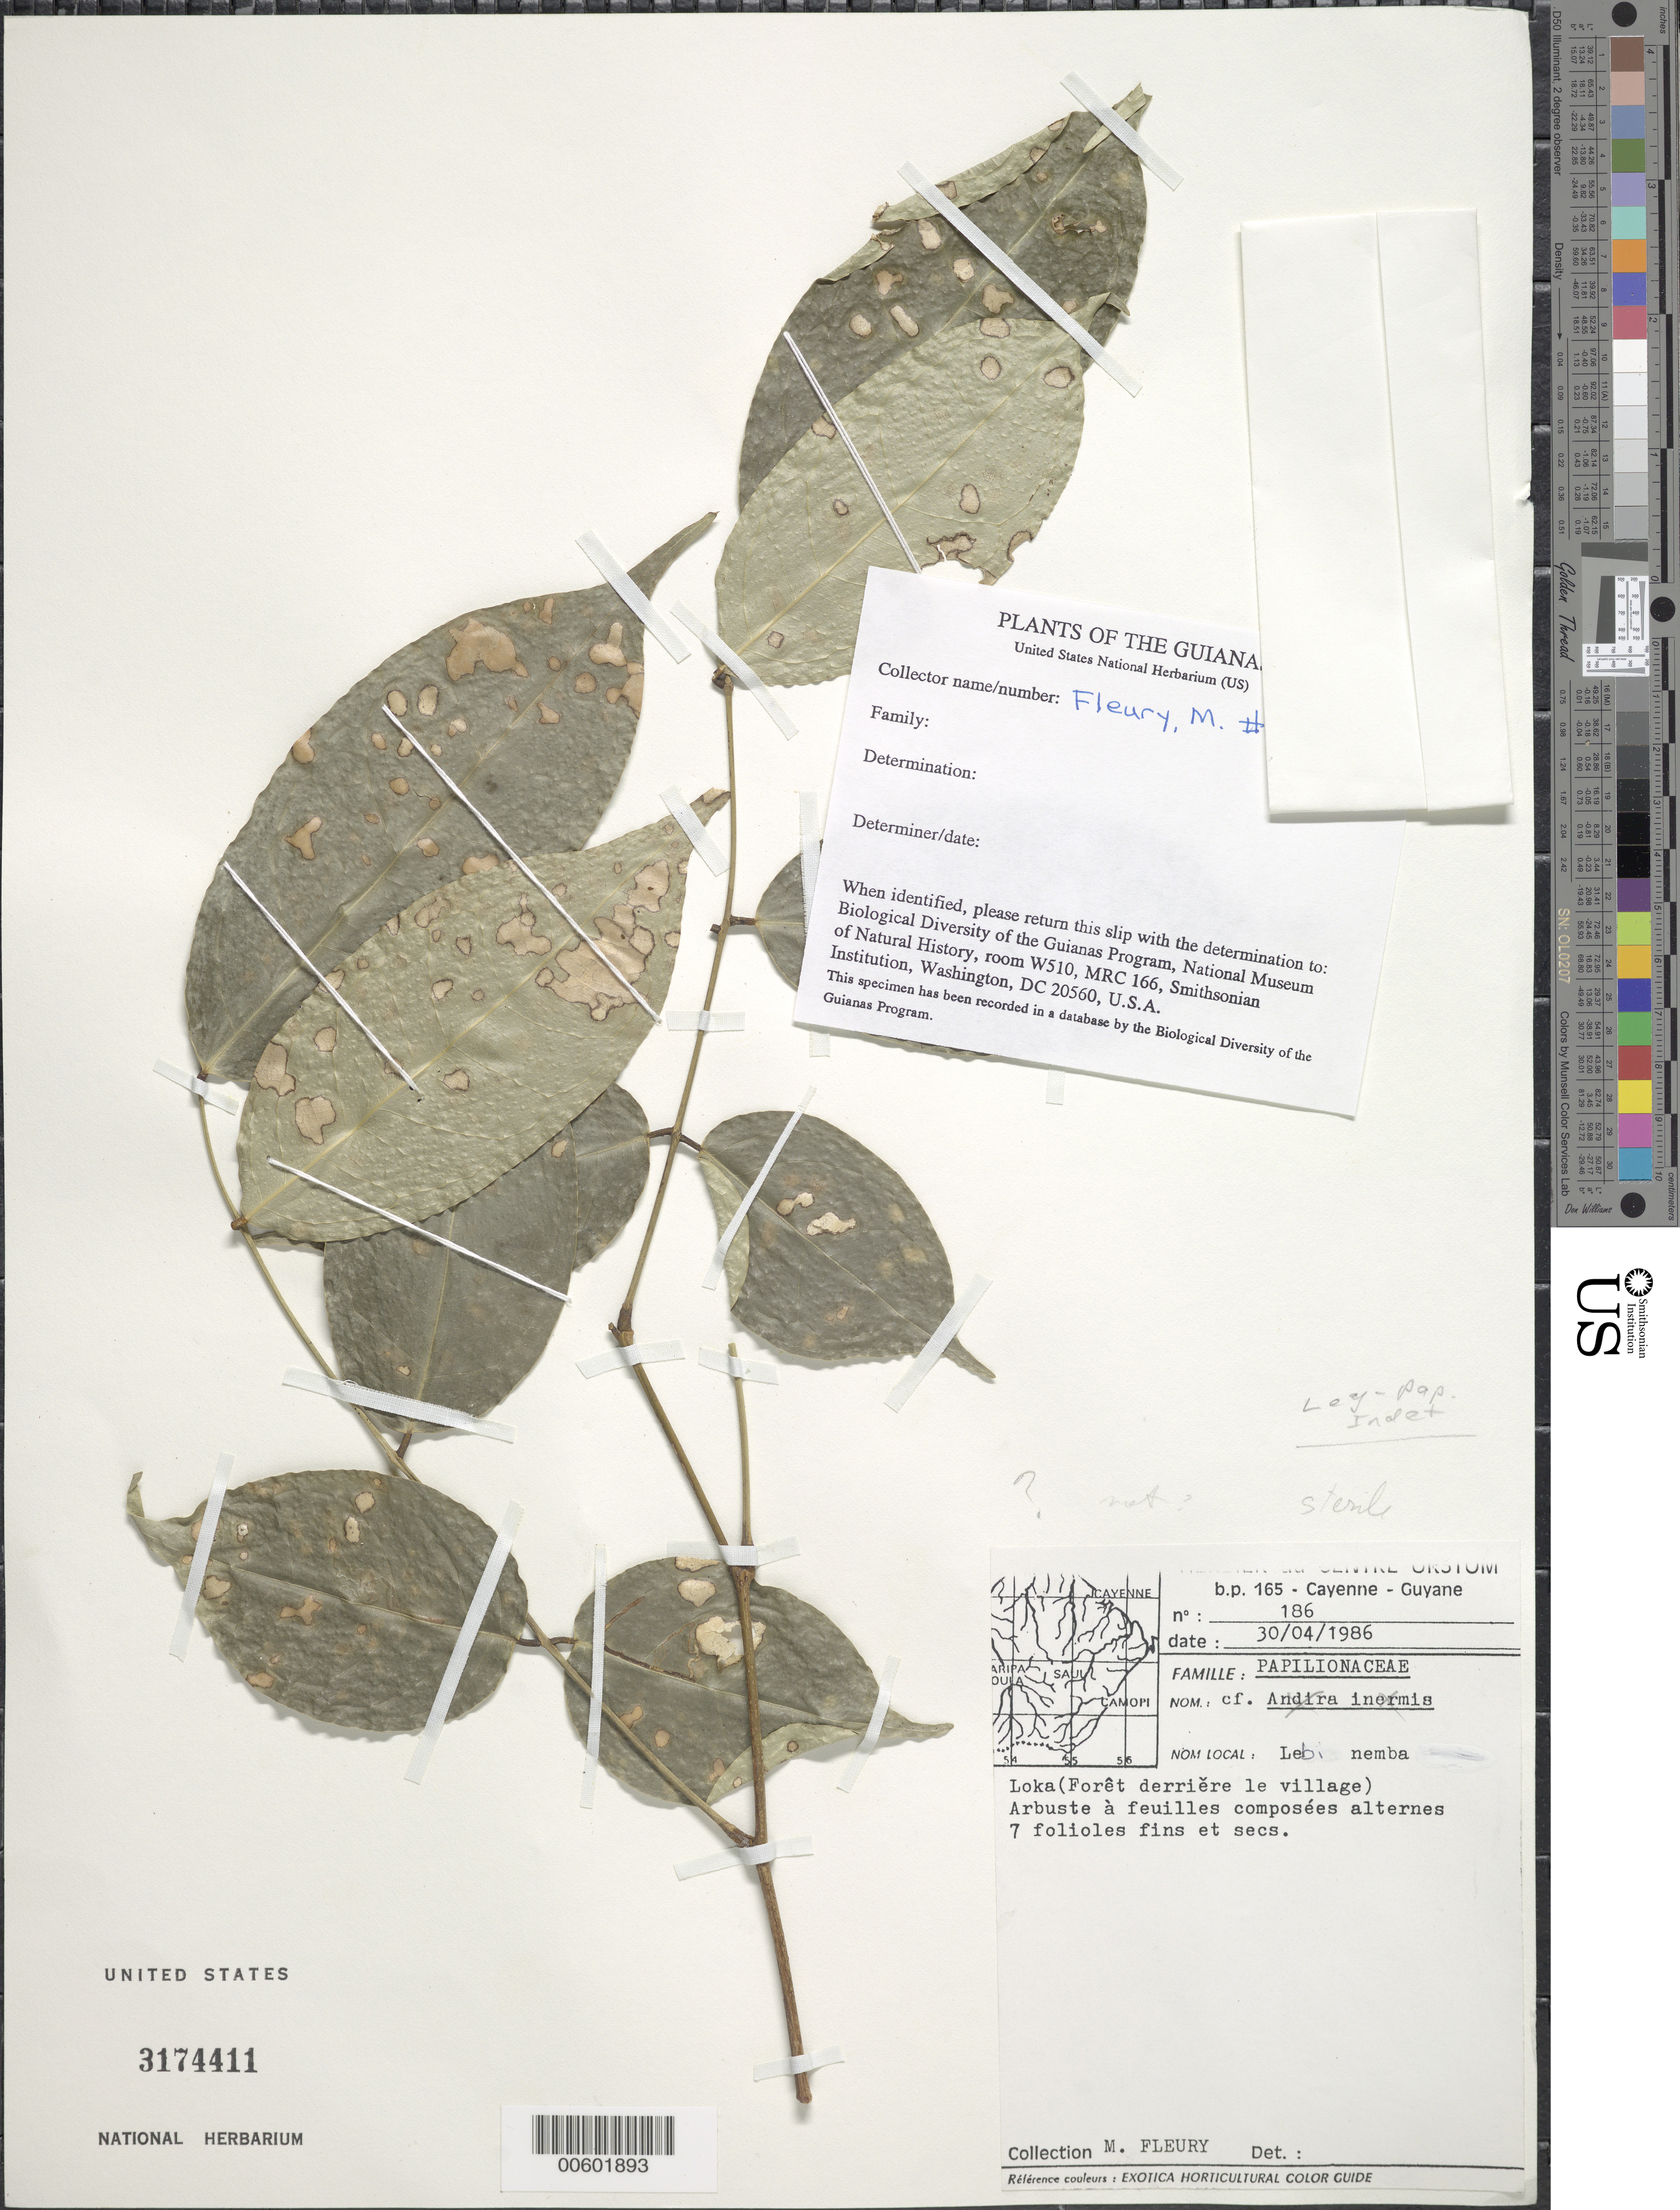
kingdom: Plantae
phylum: Tracheophyta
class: Magnoliopsida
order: Fabales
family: Fabaceae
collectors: M. Fleury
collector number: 186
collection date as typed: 30-Apr-86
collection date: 1986-04-30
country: French Guiana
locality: Village Boni de Loca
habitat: Forest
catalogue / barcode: US 3174411